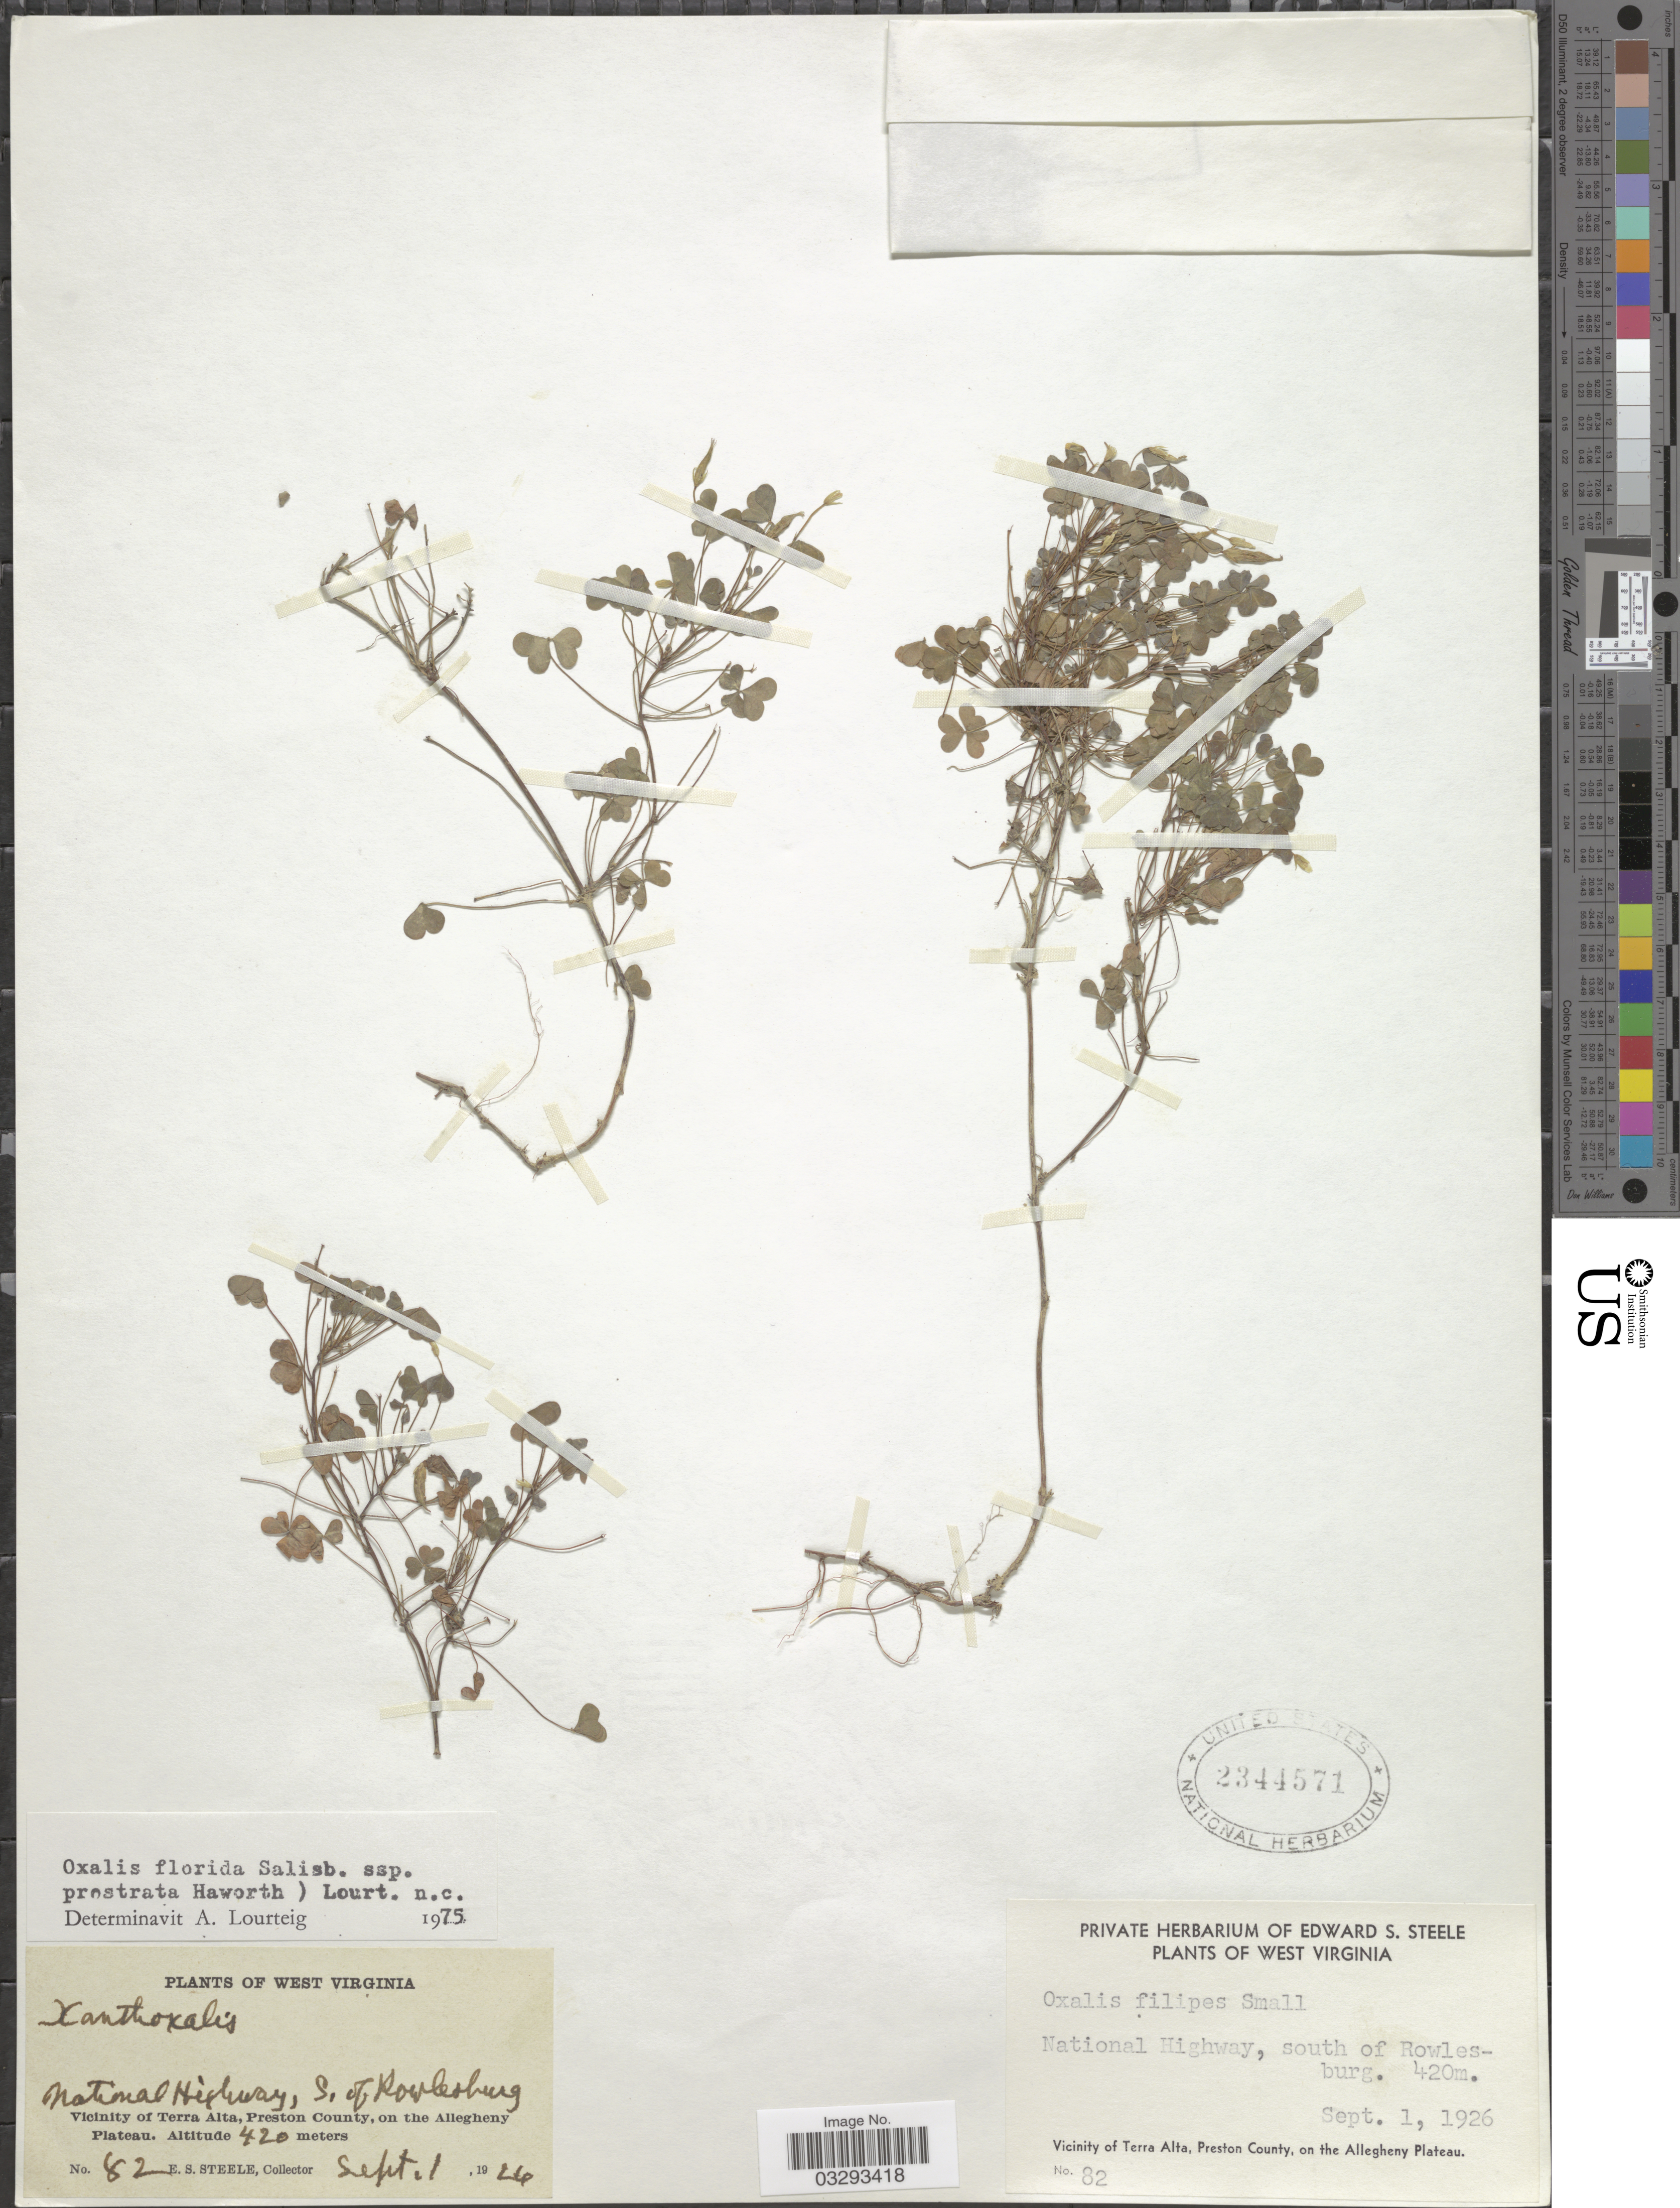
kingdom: Plantae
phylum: Tracheophyta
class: Magnoliopsida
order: Oxalidales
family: Oxalidaceae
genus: Oxalis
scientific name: Oxalis florida subsp. prostrata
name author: (Haw.) Lourteig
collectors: E. Steele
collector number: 82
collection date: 1926-09-01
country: United States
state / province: West Virginia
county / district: Preston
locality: National Highway, south of Rowlesburg. Vicinity of Terra Alta, Preston County, on the Alleghany Plateau.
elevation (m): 420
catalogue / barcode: US 2344571